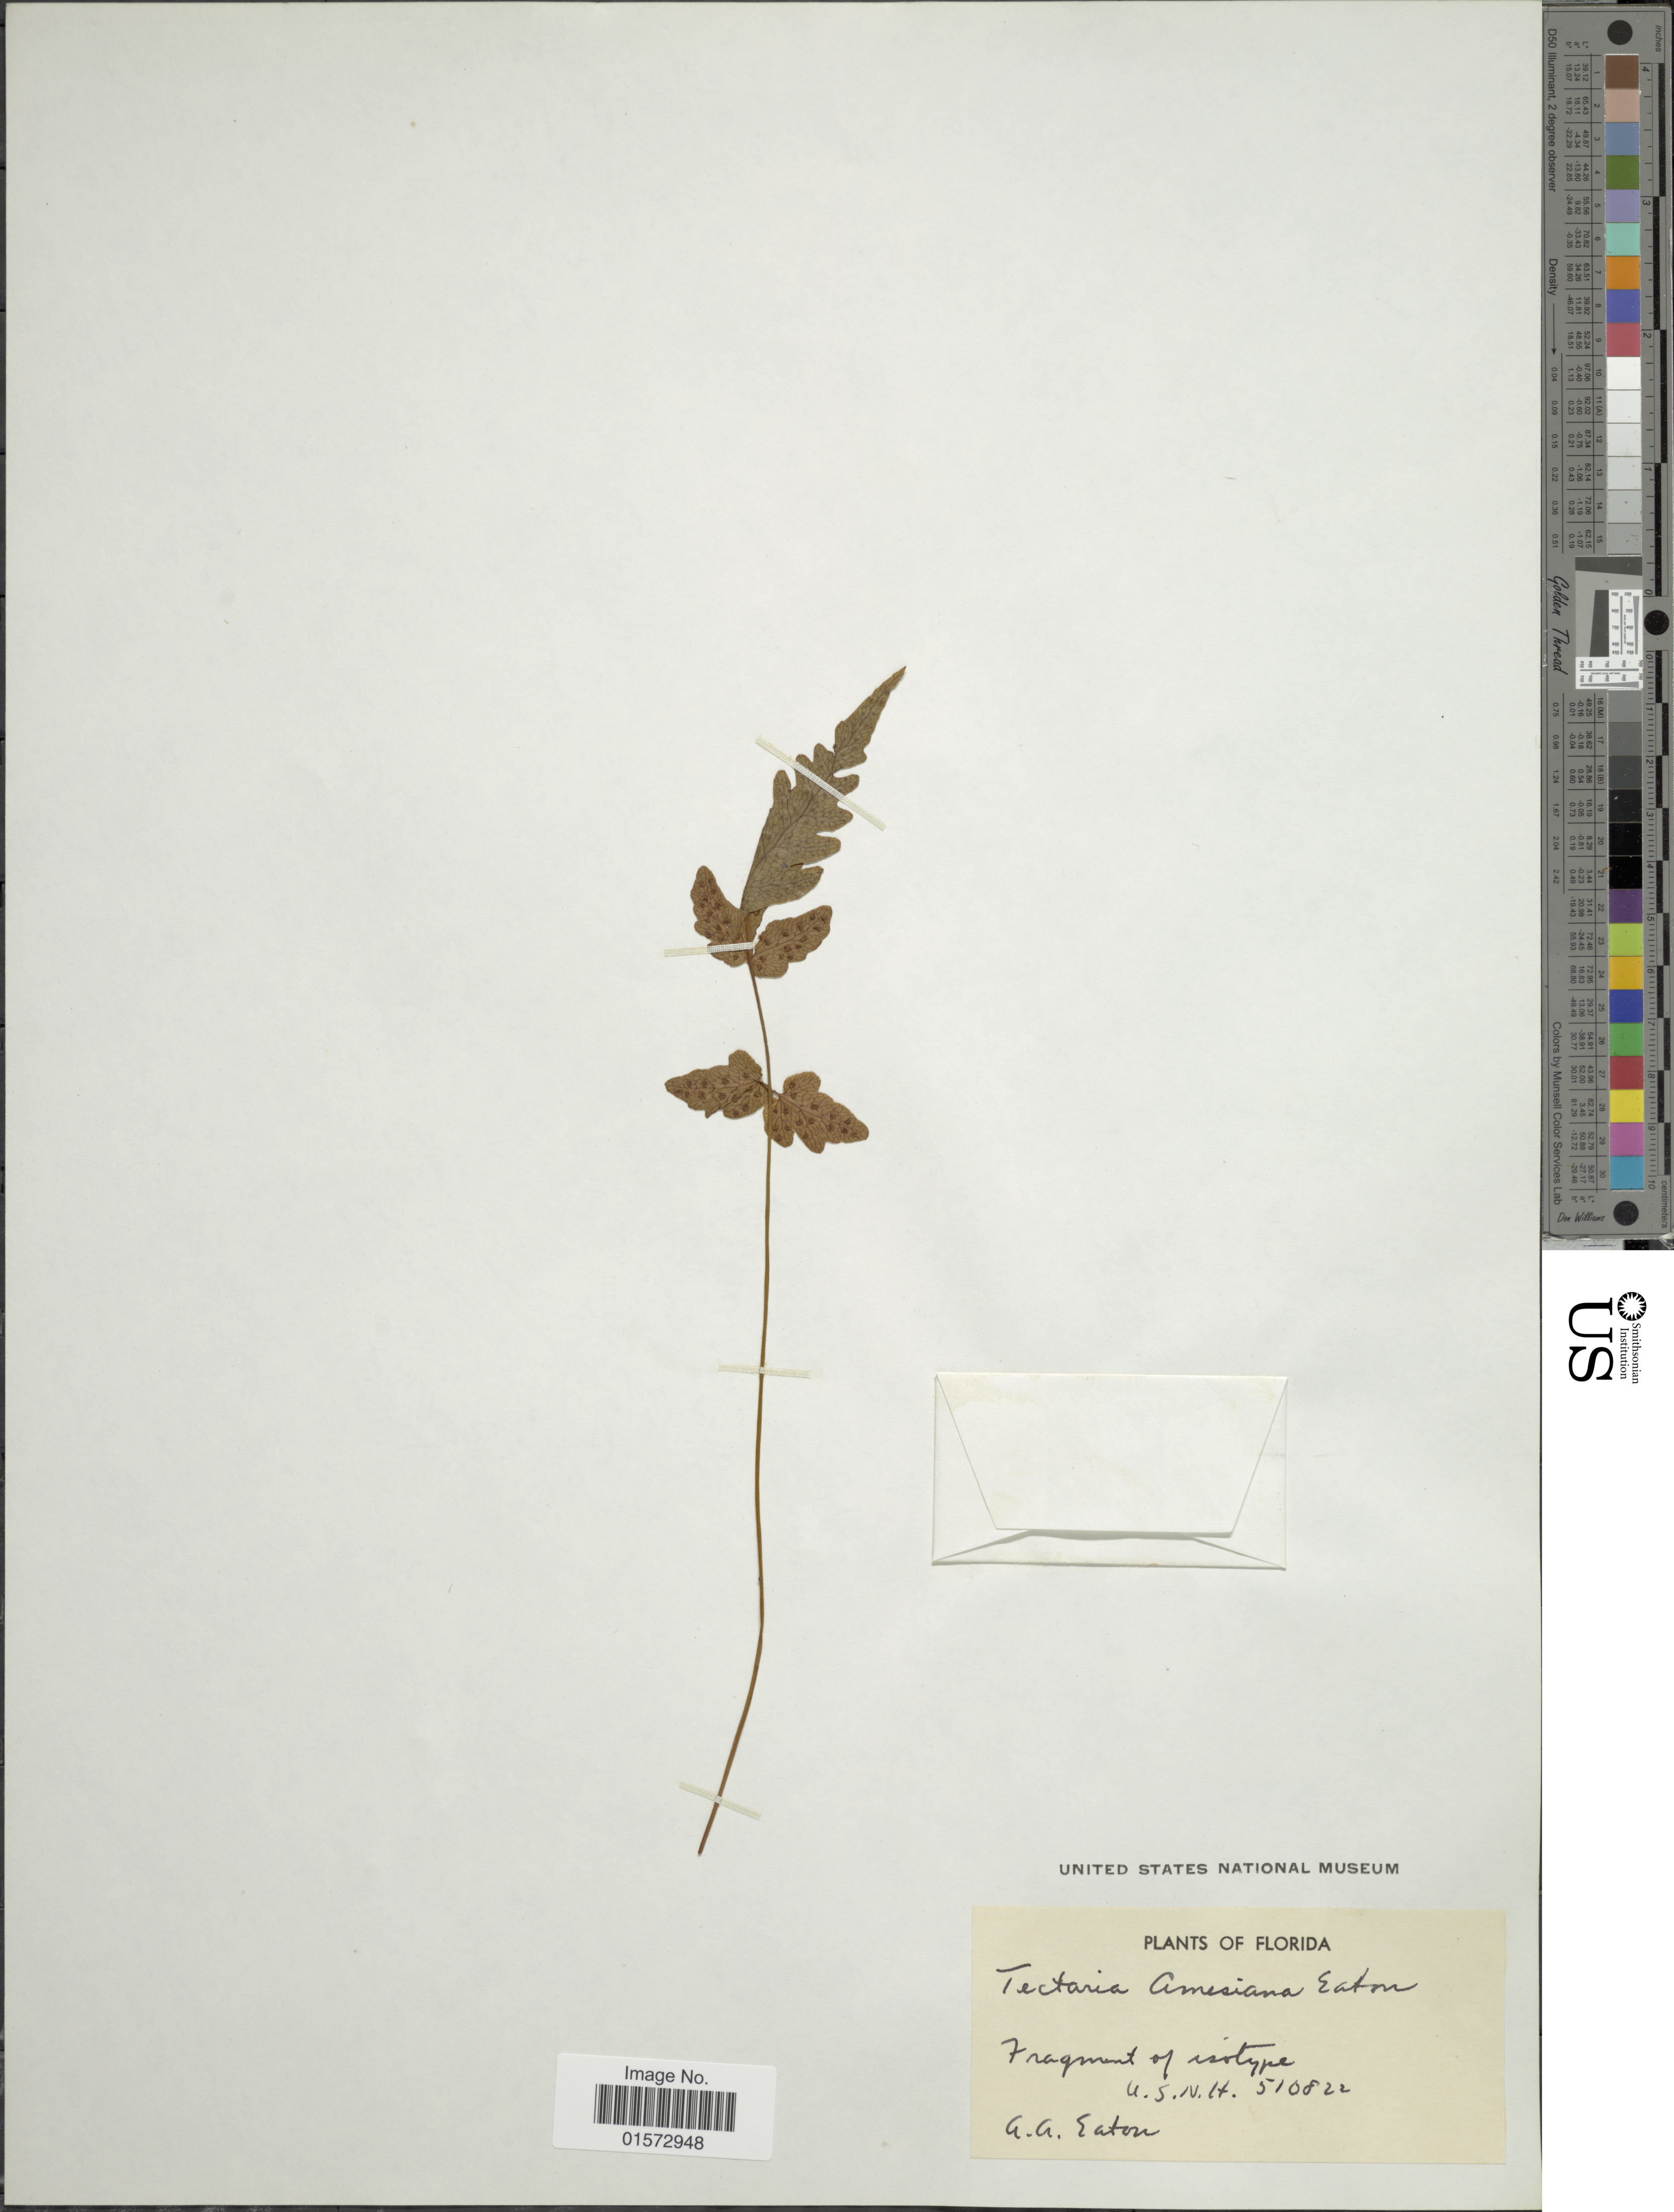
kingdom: Plantae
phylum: Tracheophyta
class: Polypodiopsida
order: Polypodiales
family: Tectariaceae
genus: Tectaria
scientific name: Tectaria amesiana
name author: A.A. Eaton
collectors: A. A. Eaton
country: United States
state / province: Florida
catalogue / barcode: US 510822